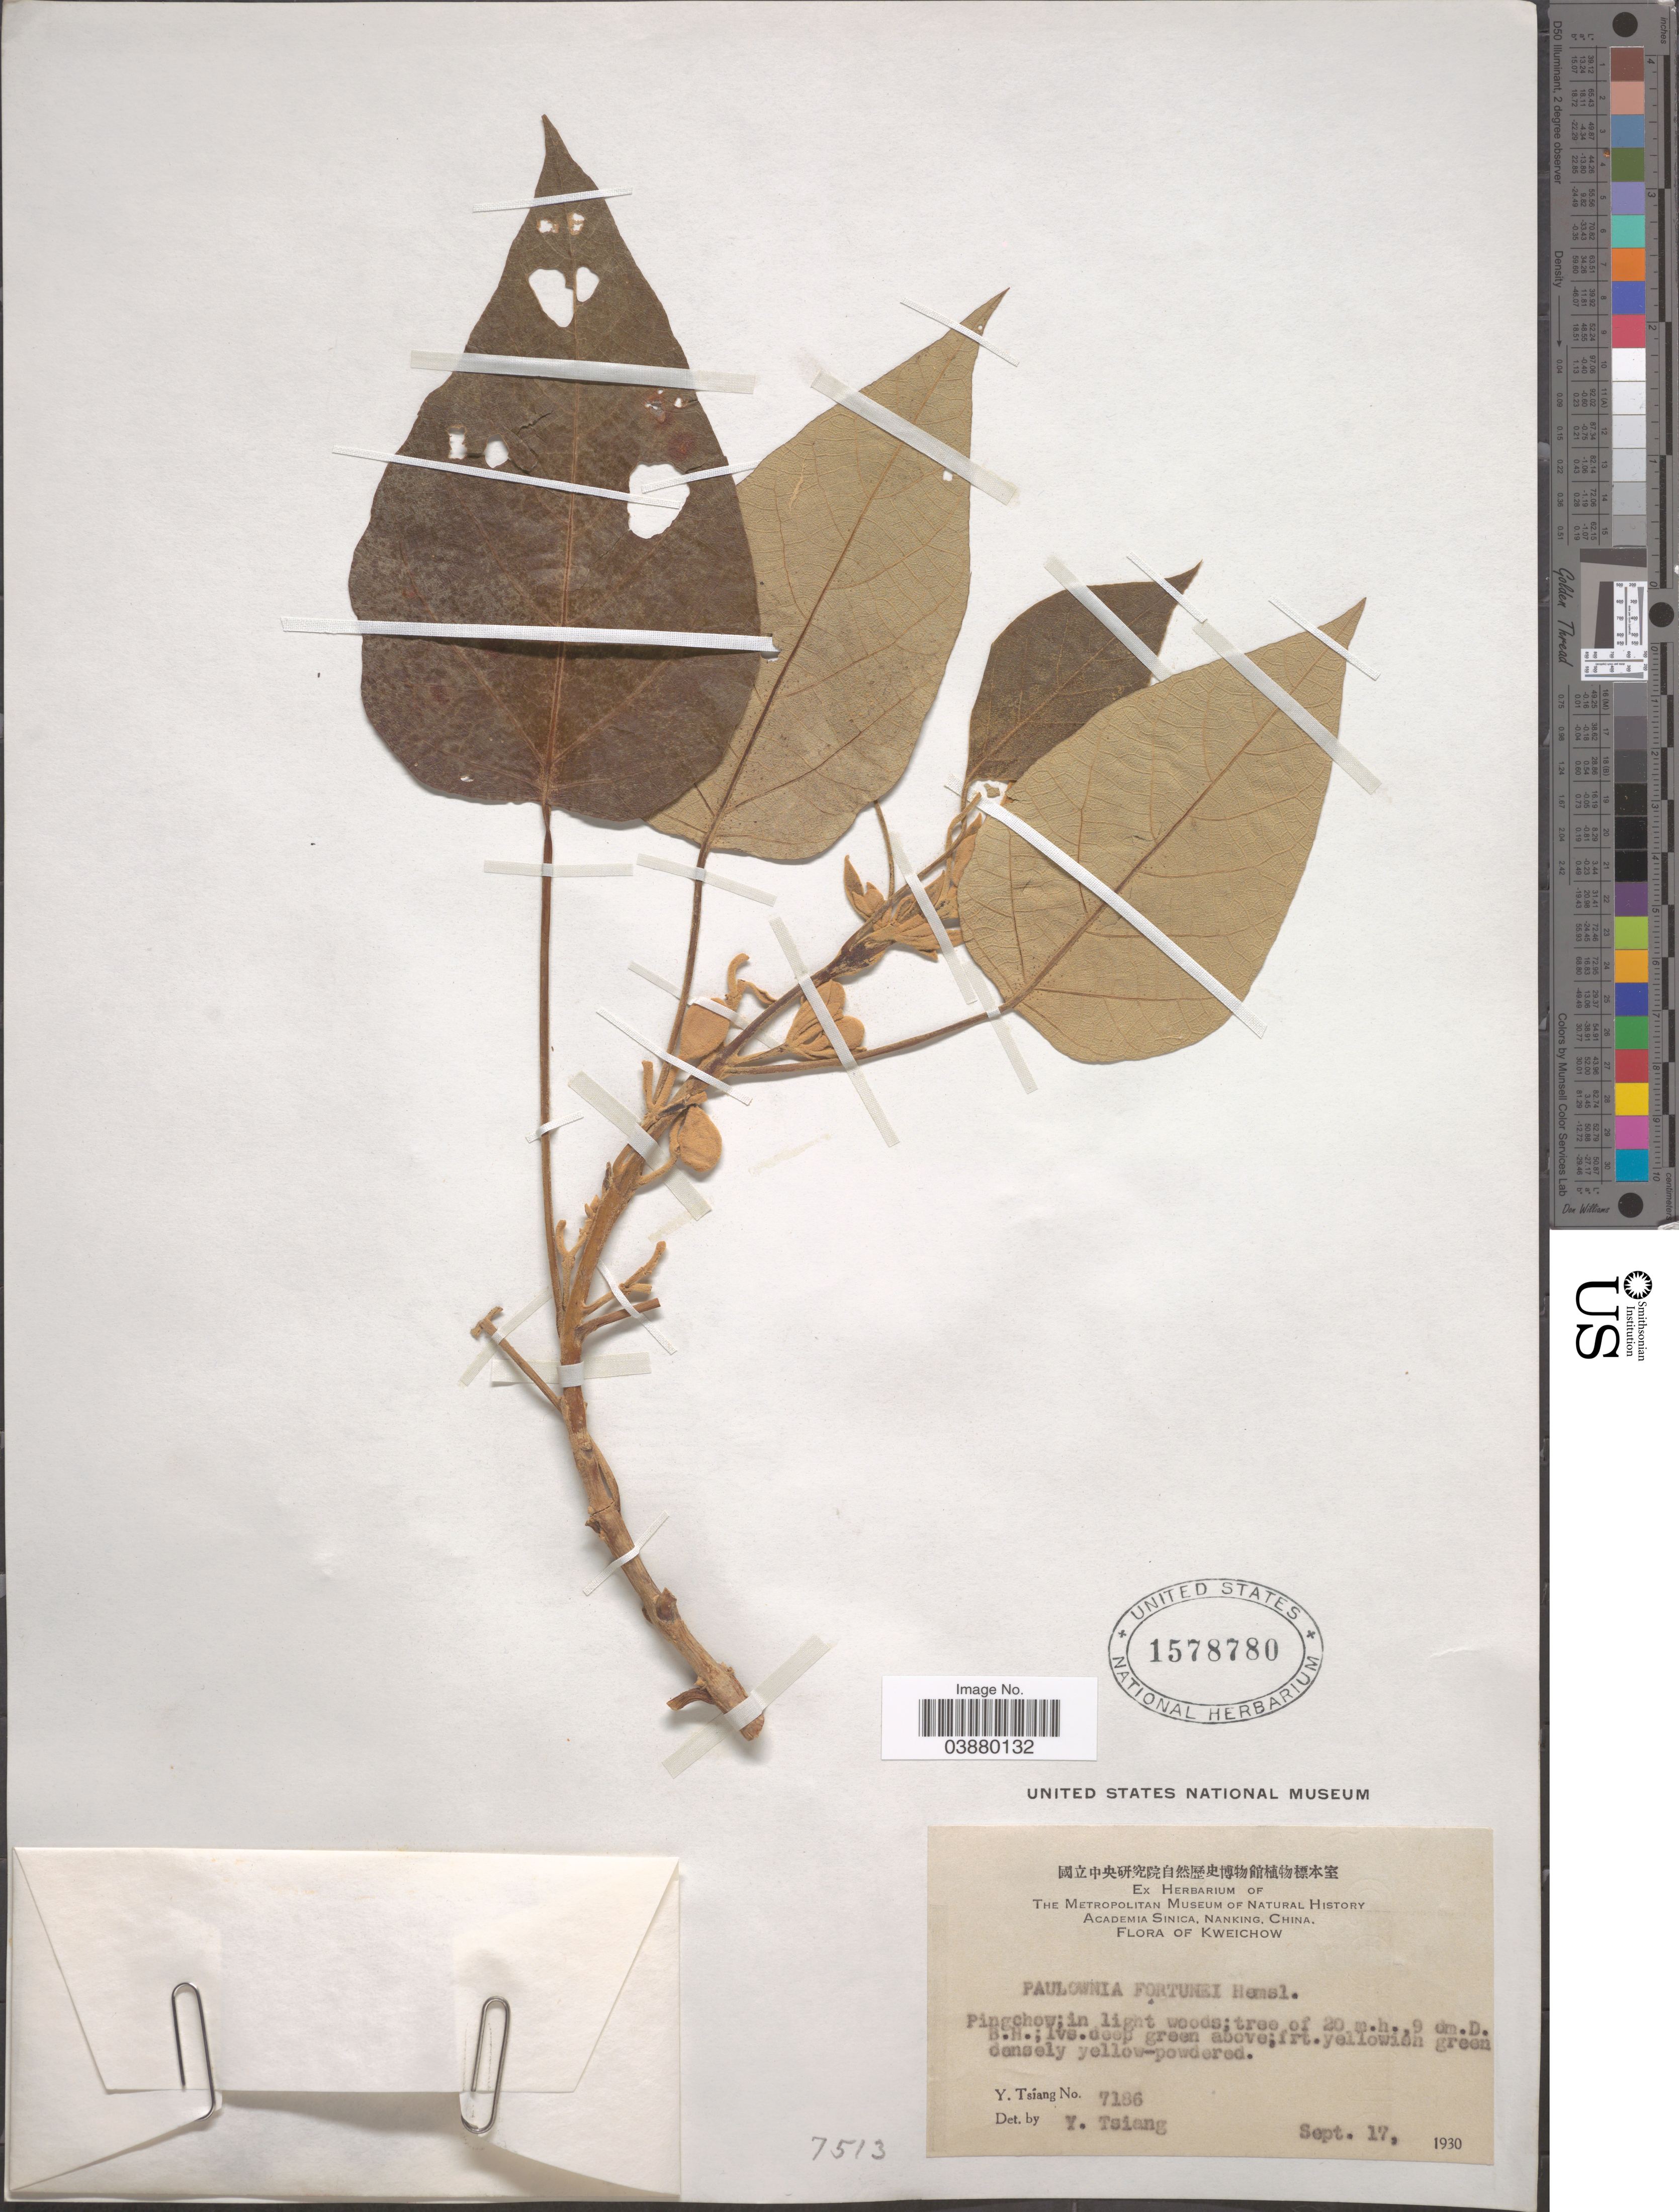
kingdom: Plantae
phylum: Tracheophyta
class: Magnoliopsida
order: Lamiales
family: Paulowniaceae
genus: Paulownia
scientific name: Paulownia fortunei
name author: (Seem.) Hemsl.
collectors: Y. Tsiang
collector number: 7186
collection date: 1930-09-17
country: China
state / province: Guizhou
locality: Kweichow. Pingchow.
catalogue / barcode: US 1578780